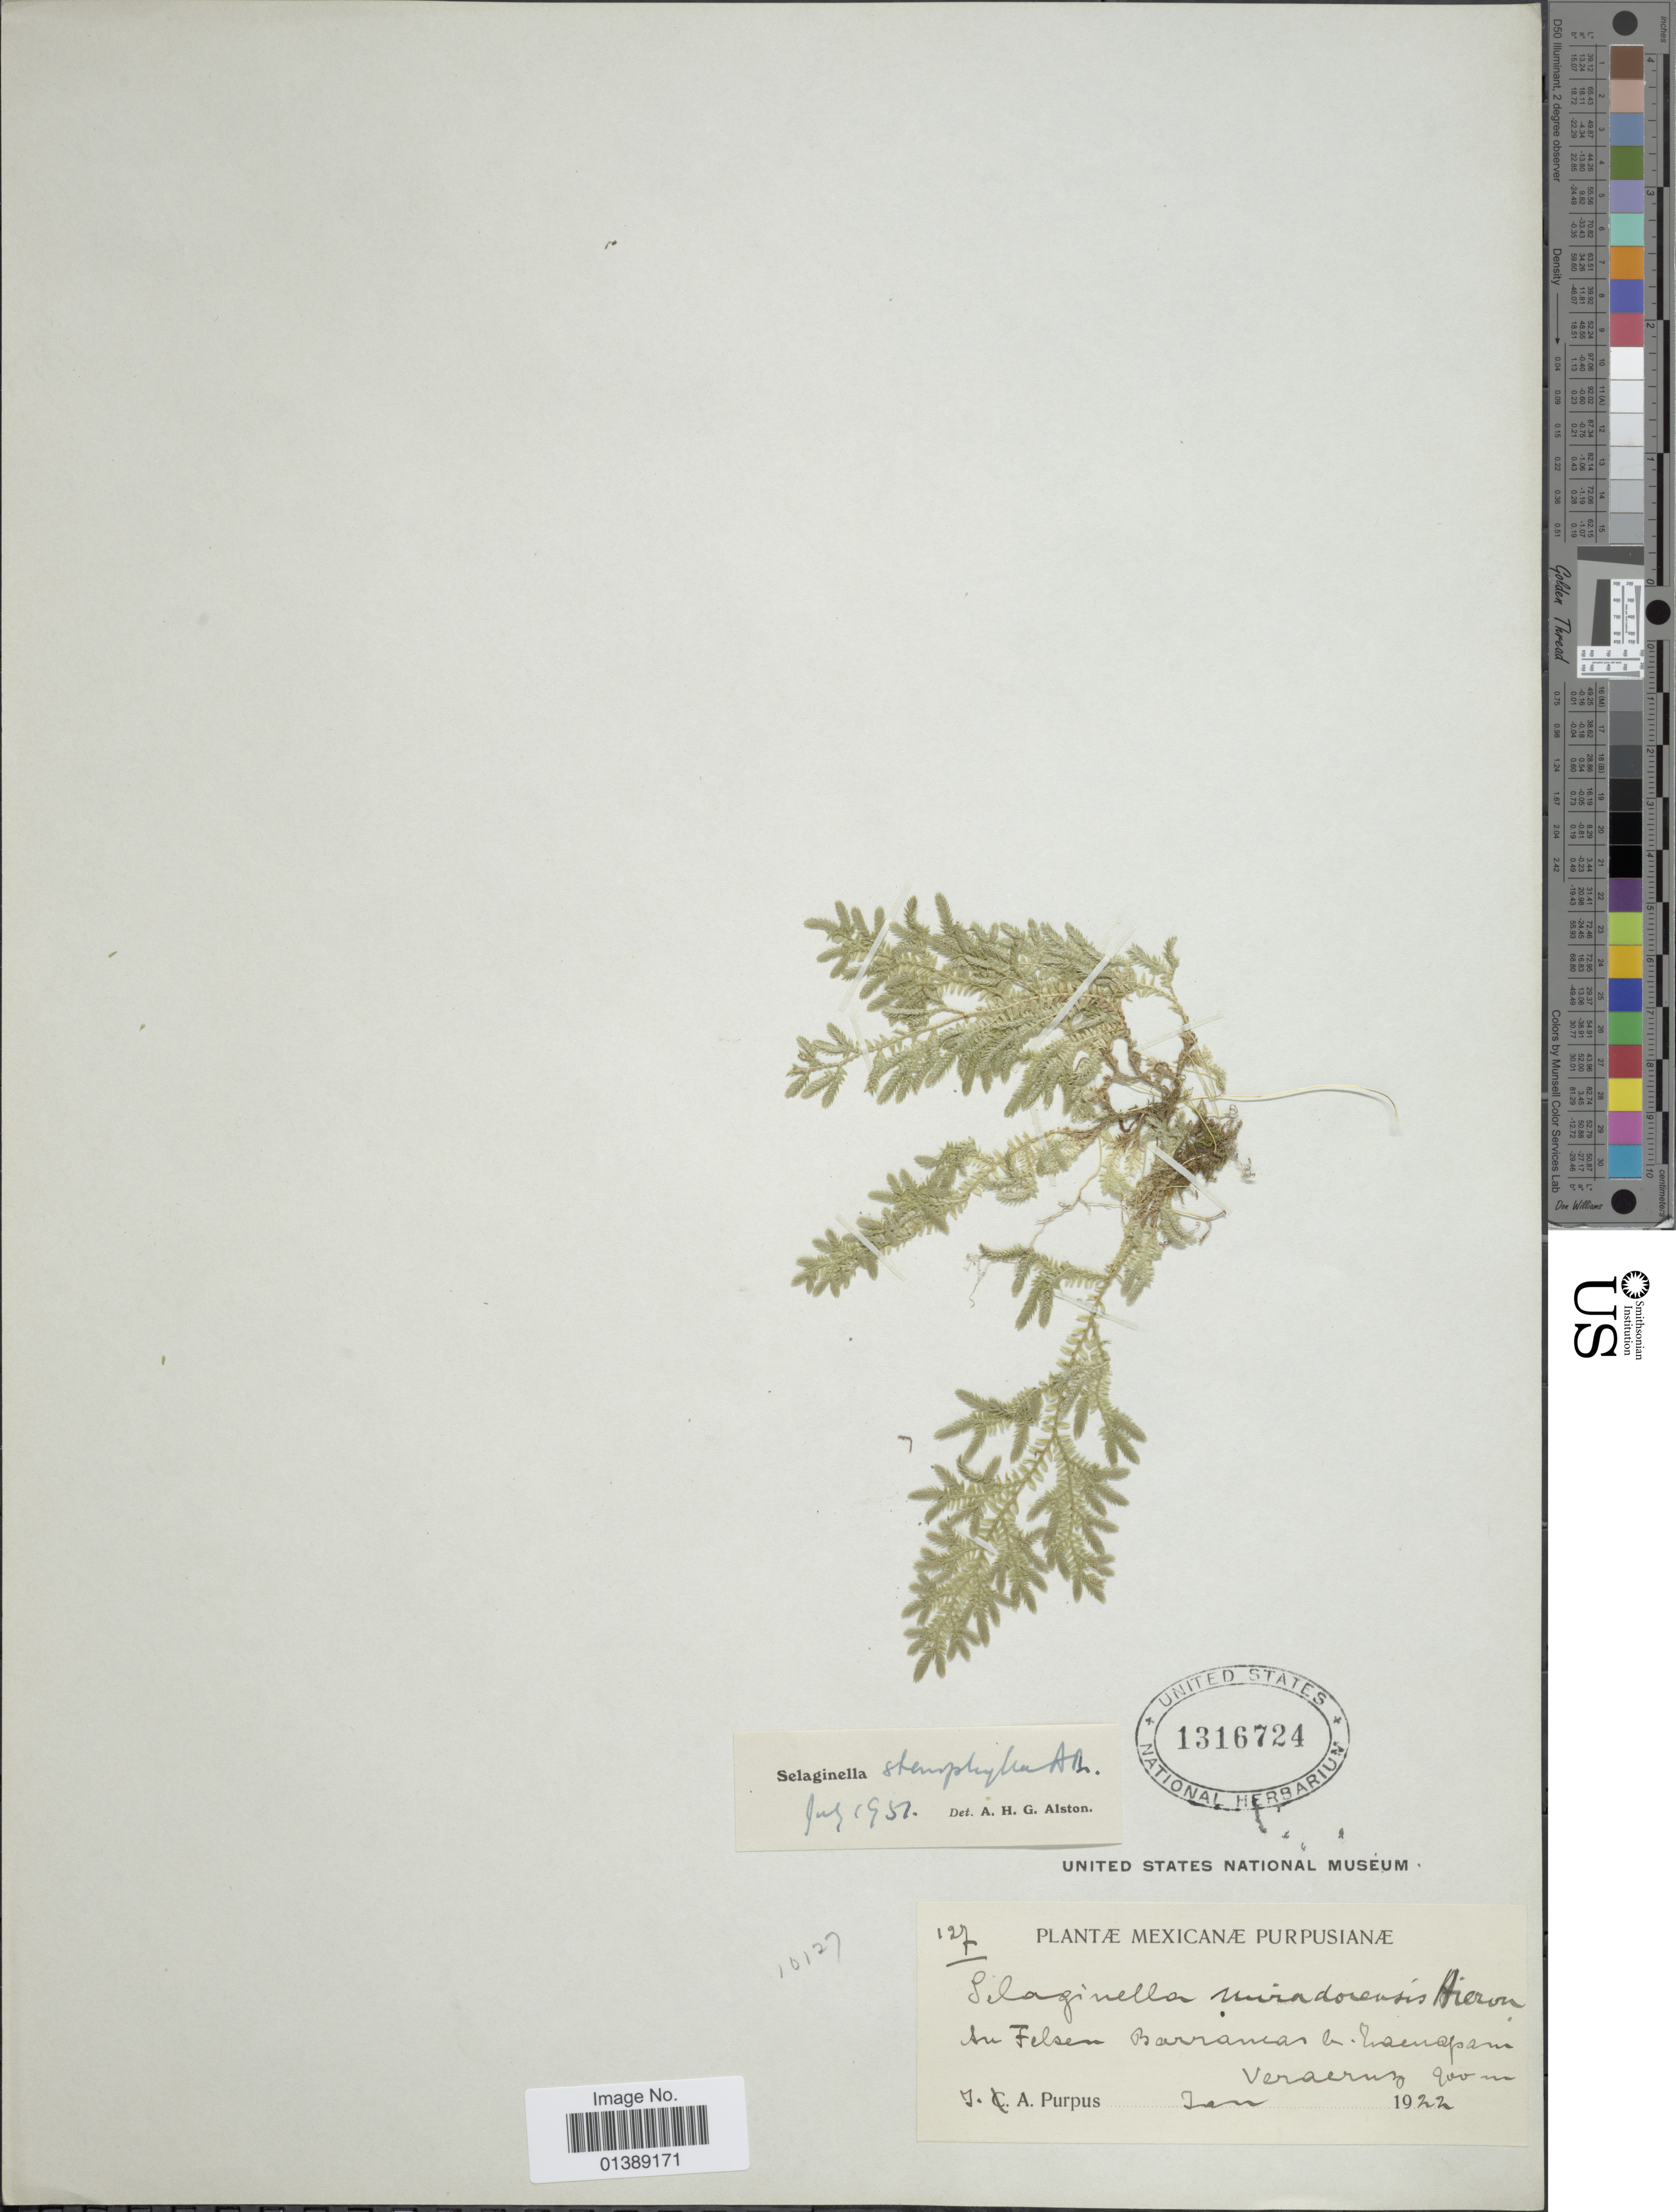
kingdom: Plantae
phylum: Tracheophyta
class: Lycopodiopsida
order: Selaginellales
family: Selaginellaceae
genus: Selaginella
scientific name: Selaginella stenophylla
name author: A. Braun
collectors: J. A. Purpus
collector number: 127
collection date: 1922-01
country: Mexico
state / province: Veracruz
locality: An Felsen Barrancas b. Zacuapam, Veracruz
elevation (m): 900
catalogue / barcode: US 1316724